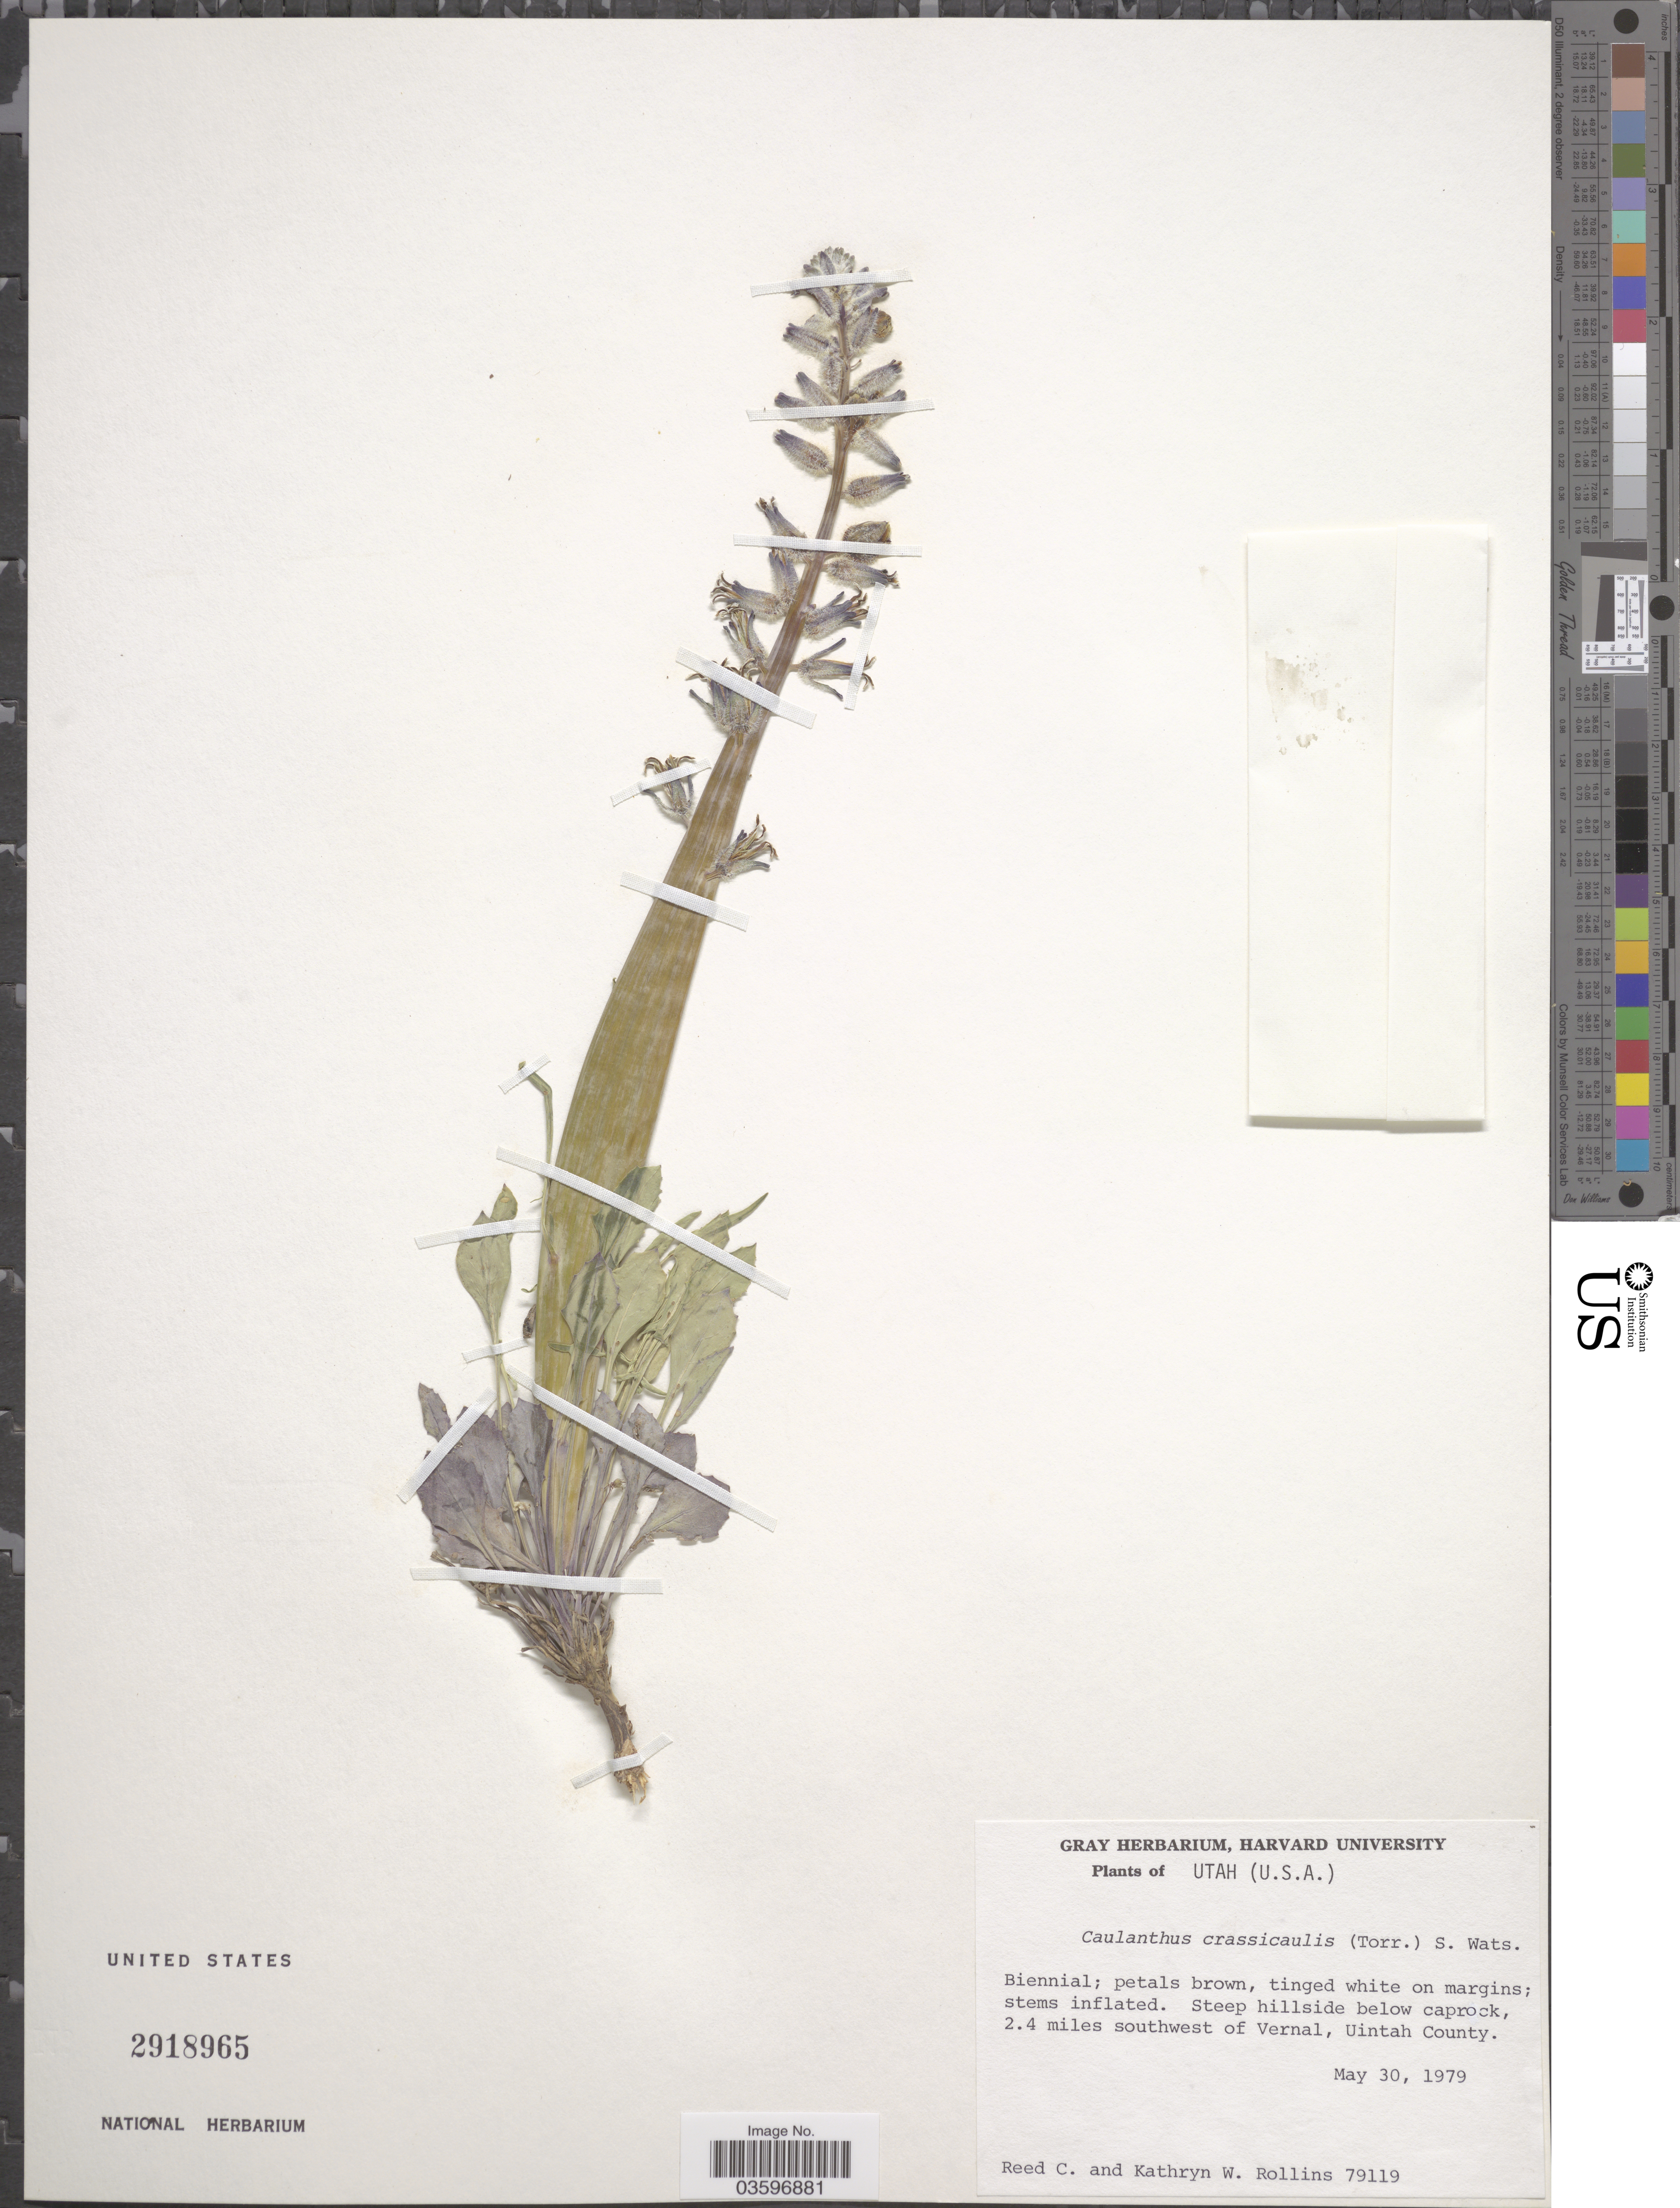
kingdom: Plantae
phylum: Tracheophyta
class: Magnoliopsida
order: Brassicales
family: Brassicaceae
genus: Caulanthus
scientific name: Caulanthus crassicaulis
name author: S. Watson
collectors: R. C. Rollins & K. W. Rollins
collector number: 79119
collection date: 1979-05-30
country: United States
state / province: Utah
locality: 2.4 miles southwest of Vernal, Uintah County.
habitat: steep hillside below caprock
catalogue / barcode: US 2918965